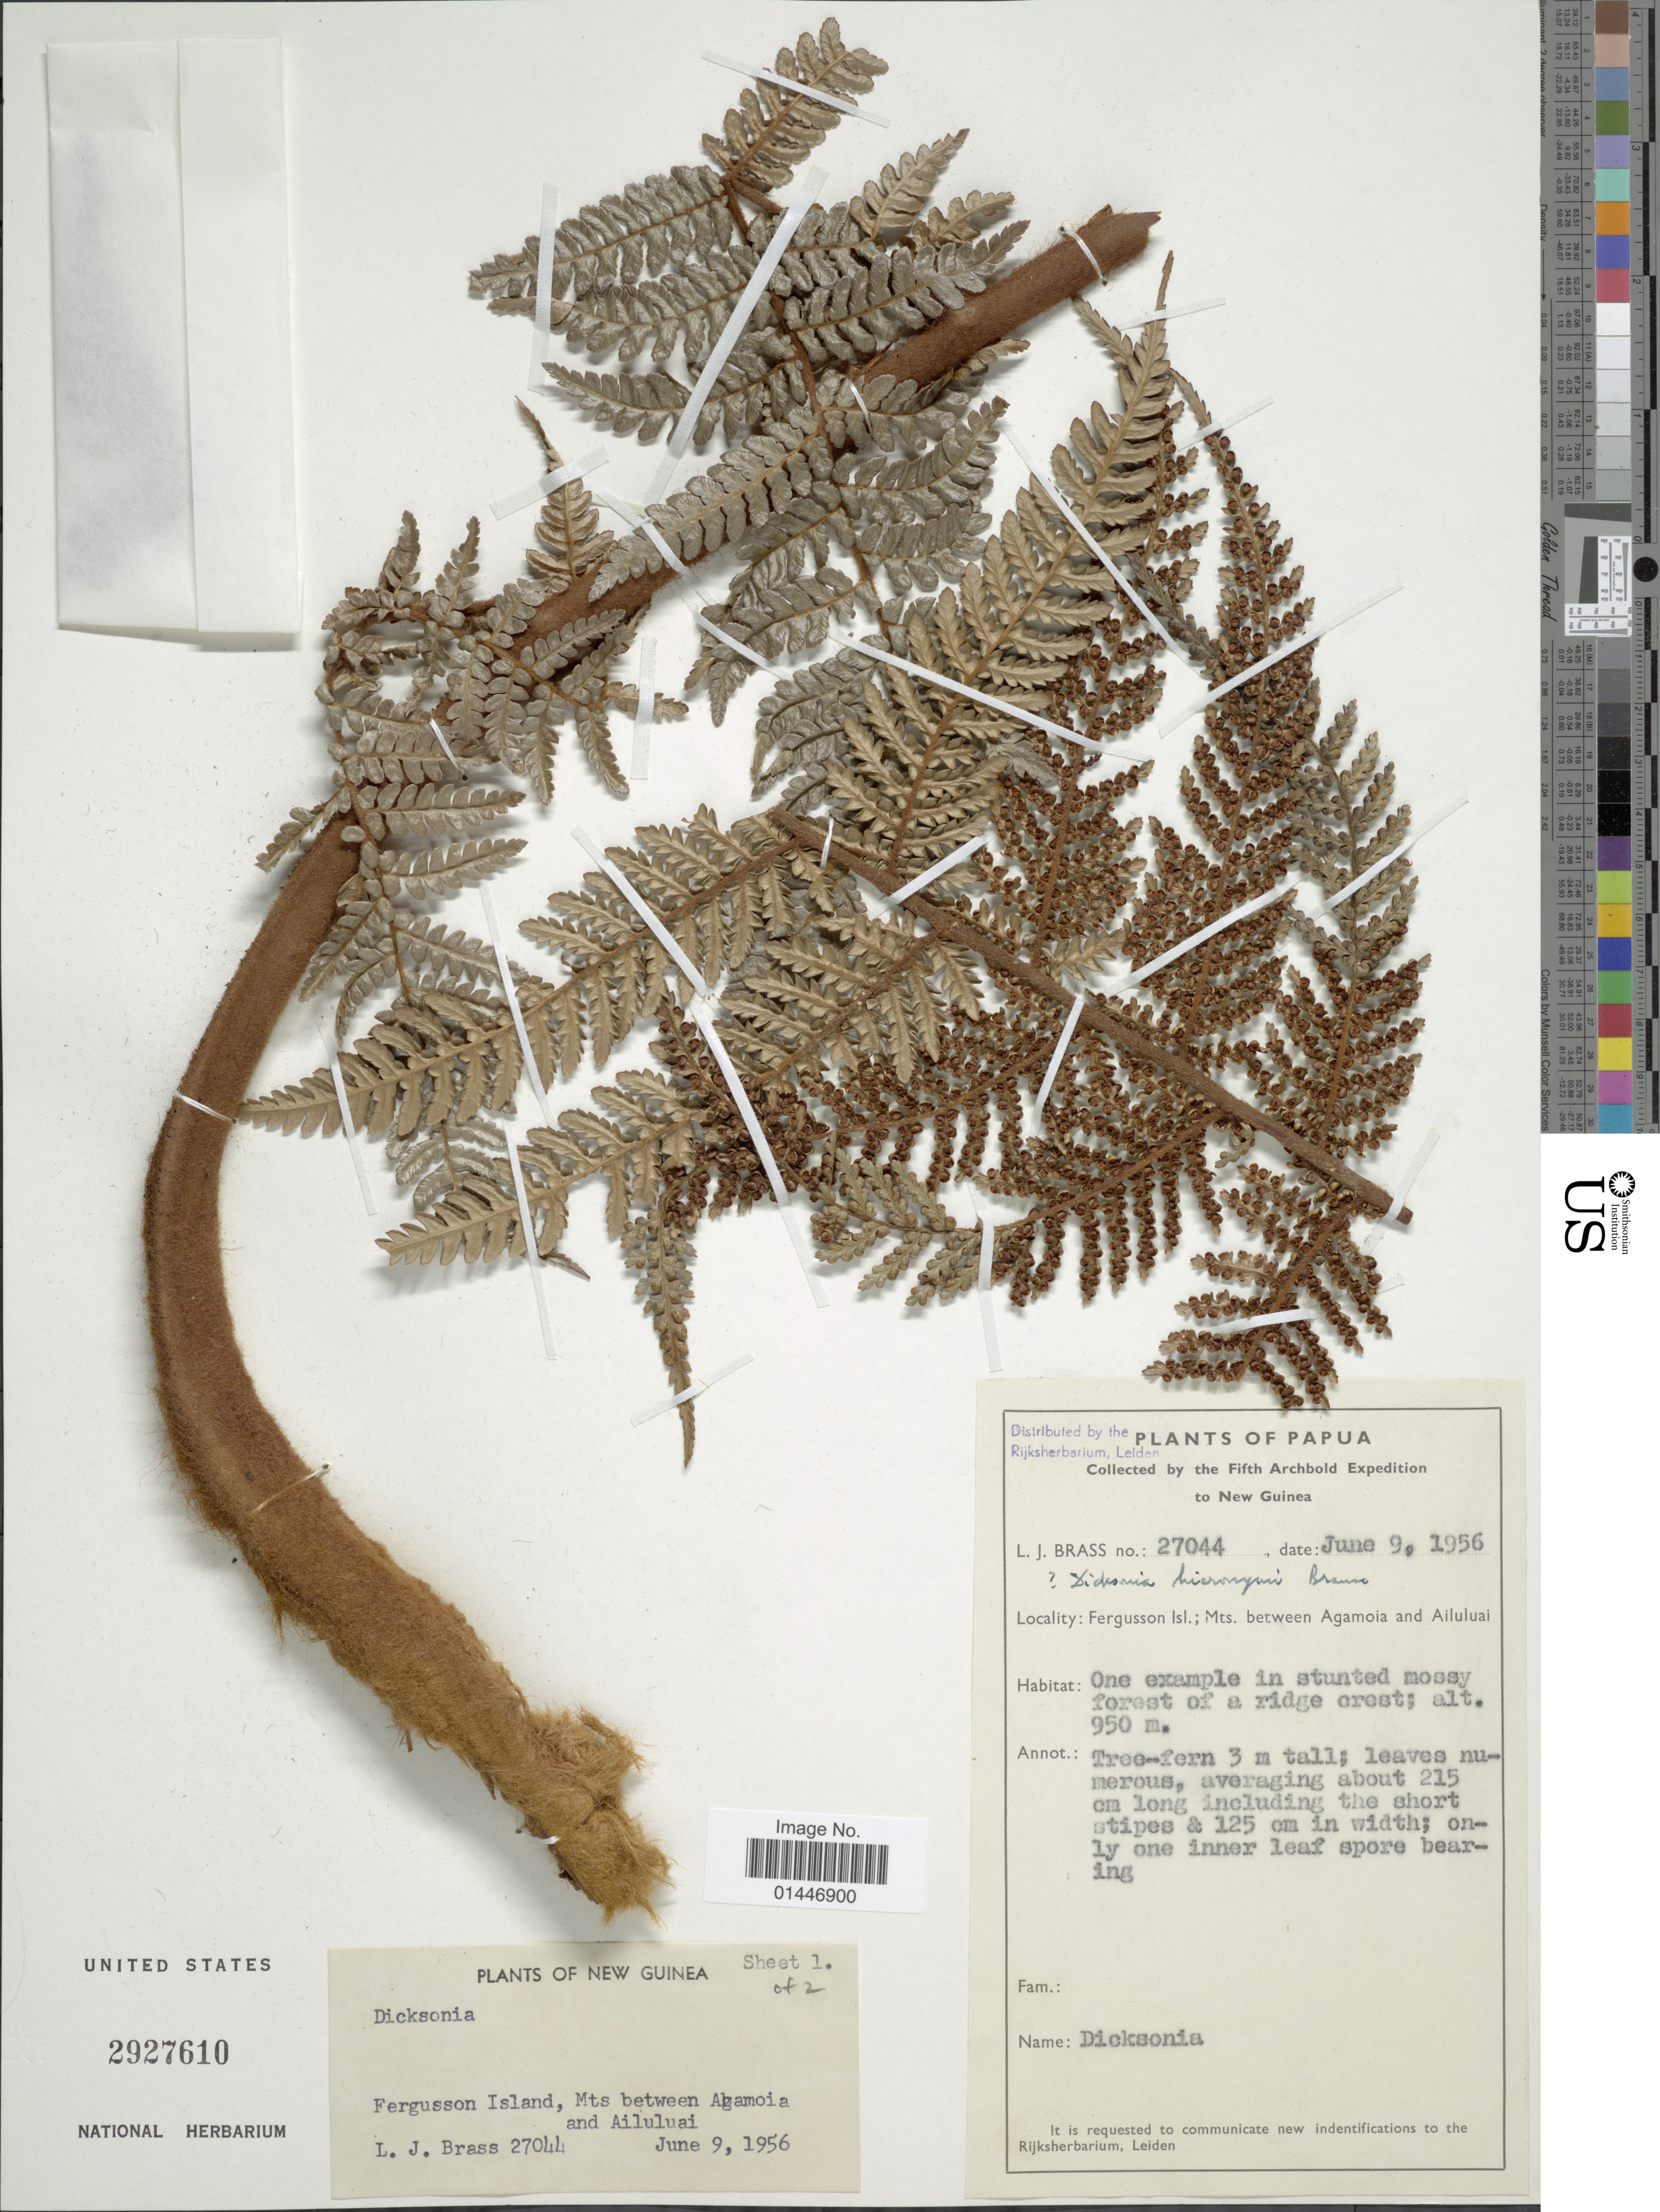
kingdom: Plantae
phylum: Tracheophyta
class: Polypodiopsida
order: Cyatheales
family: Dicksoniaceae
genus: Dicksonia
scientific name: Dicksonia lanigera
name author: Holttum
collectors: L. J. Brass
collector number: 27044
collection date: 1956-06-09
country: Papua New Guinea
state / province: Milne Bay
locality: Papua: Fergusson Isl. ; Mts. between Agamoia and Ailuluai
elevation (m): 950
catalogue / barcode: US 2927610